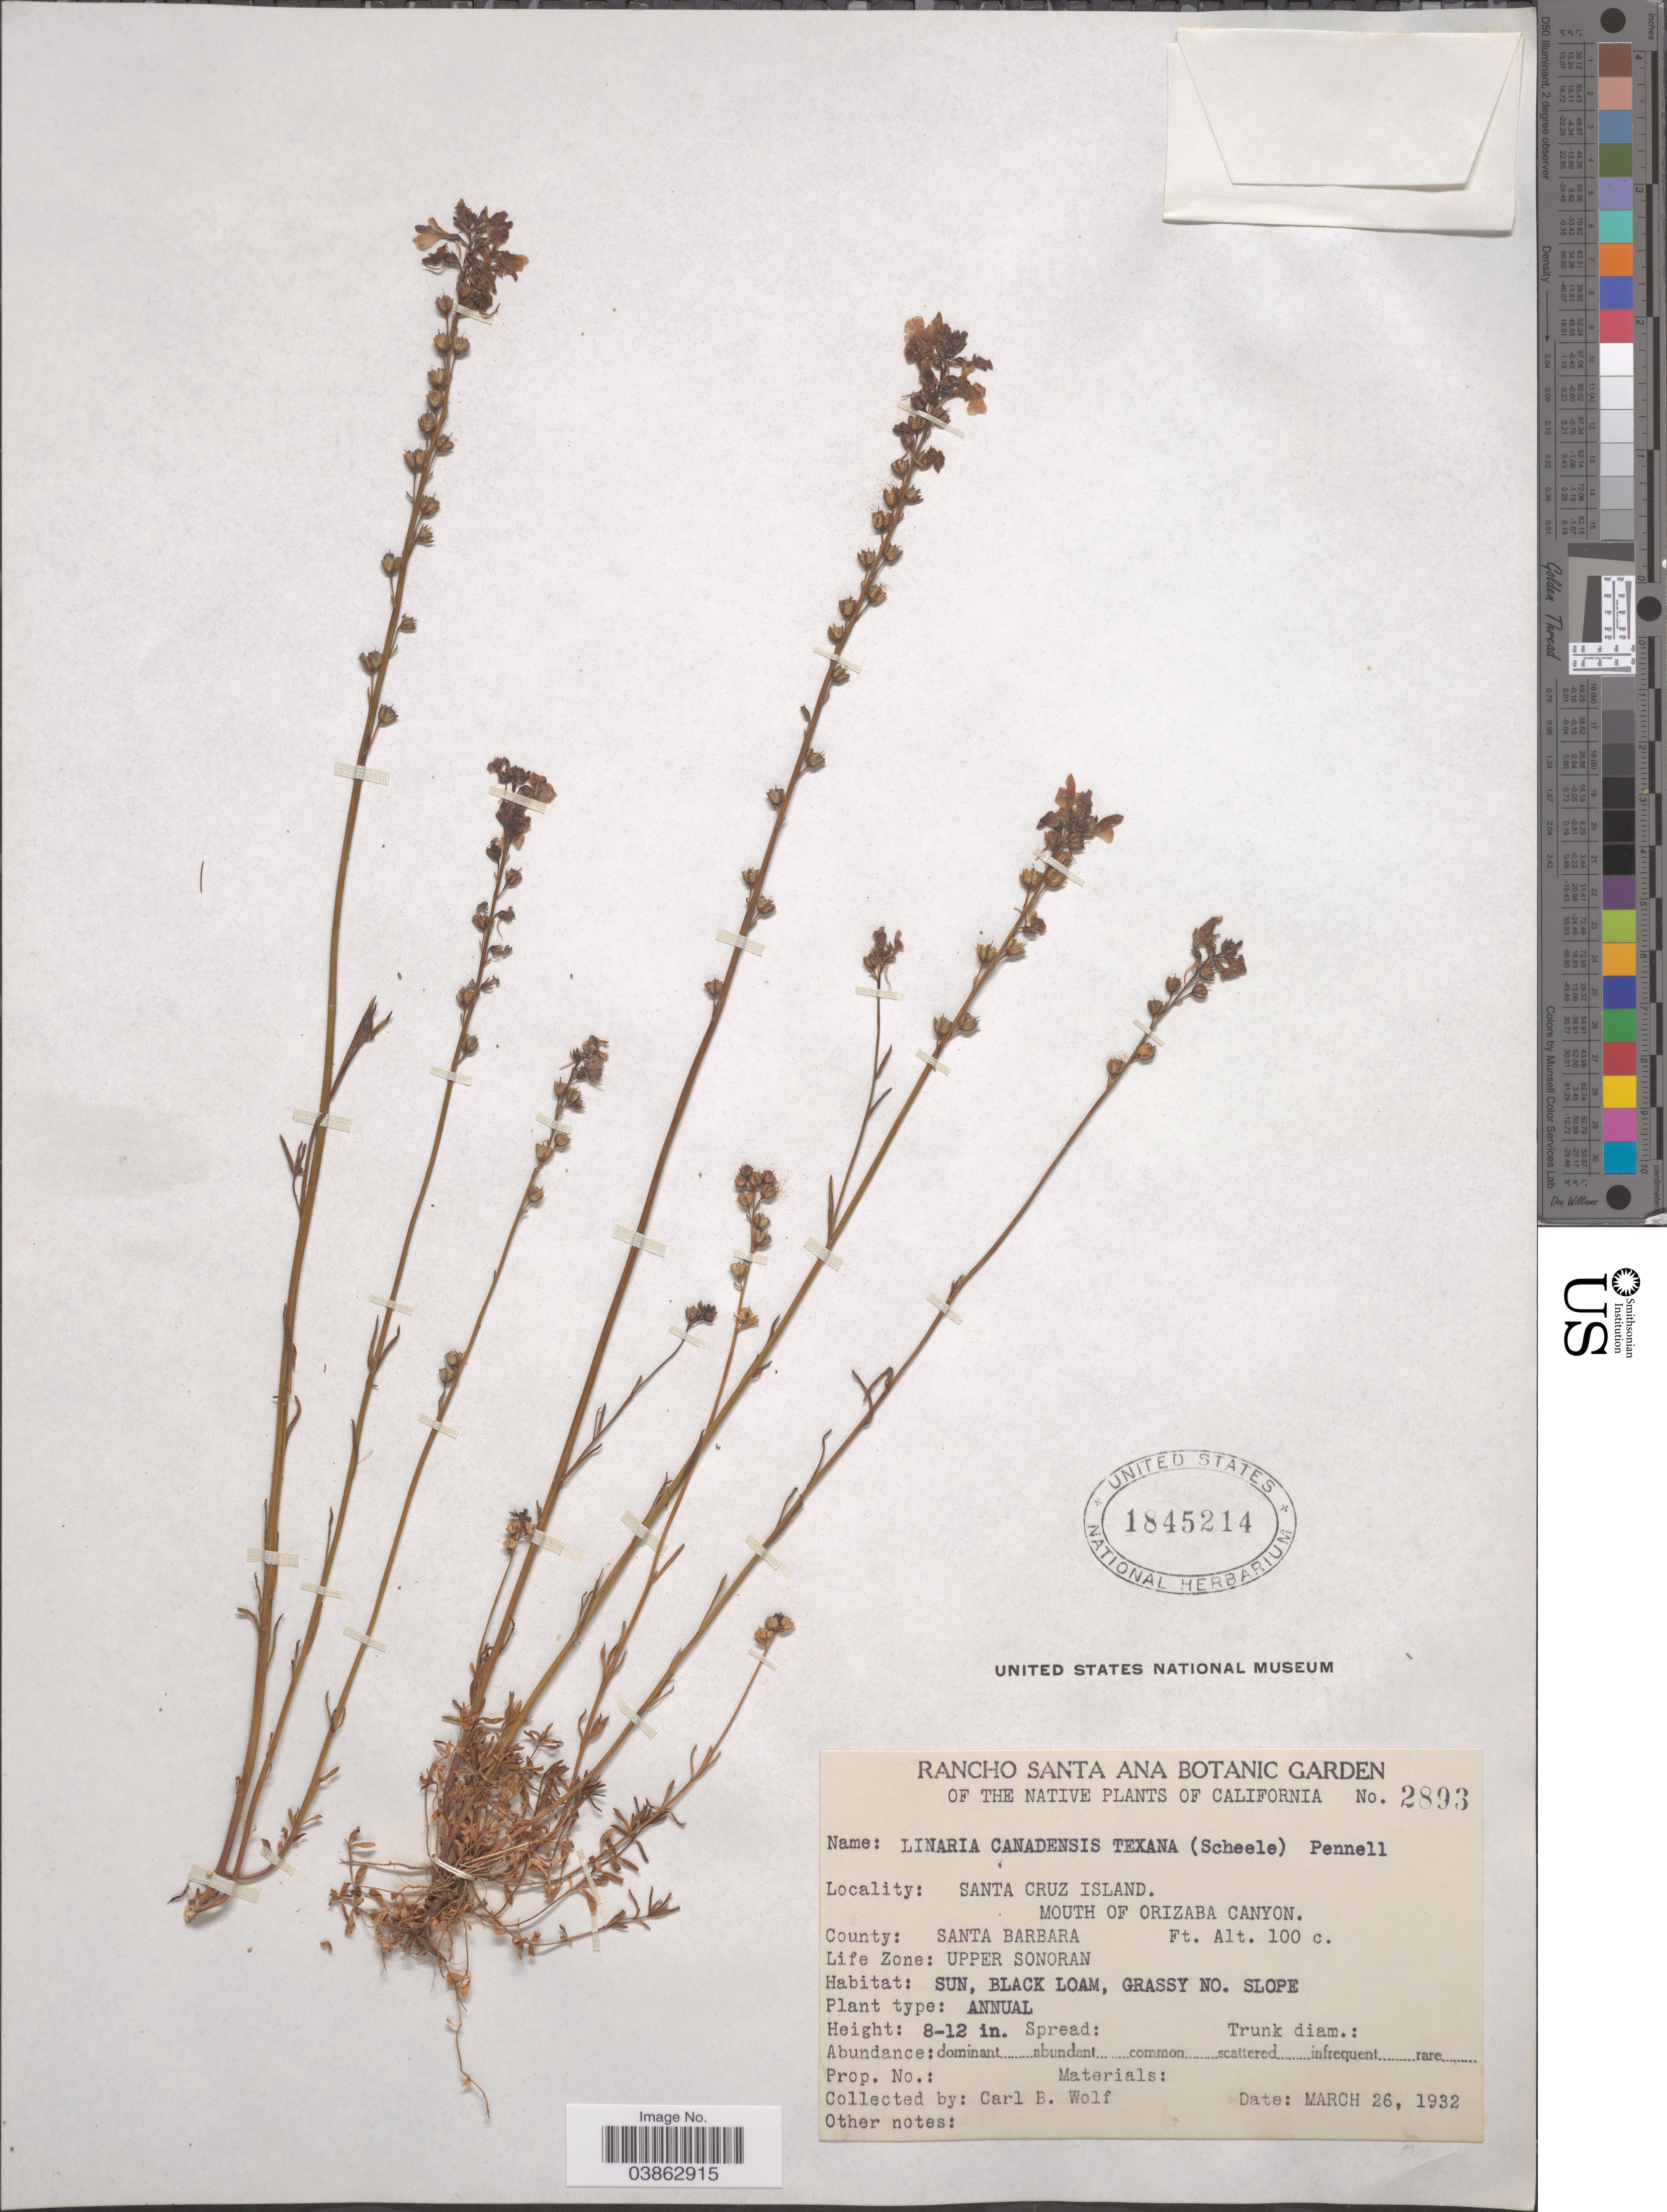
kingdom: Plantae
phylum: Tracheophyta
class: Magnoliopsida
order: Lamiales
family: Plantaginaceae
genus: Linaria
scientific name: Linaria texana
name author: Scheele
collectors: C. B. Wolf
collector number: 2893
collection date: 1932-03-26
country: United States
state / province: California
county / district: Santa Barbara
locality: Santa Cruz Island. Mouth of Orizaba Canyon. County: Santa Barbara. Life Zone: Upper Sonoran.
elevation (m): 30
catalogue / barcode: US 1845214